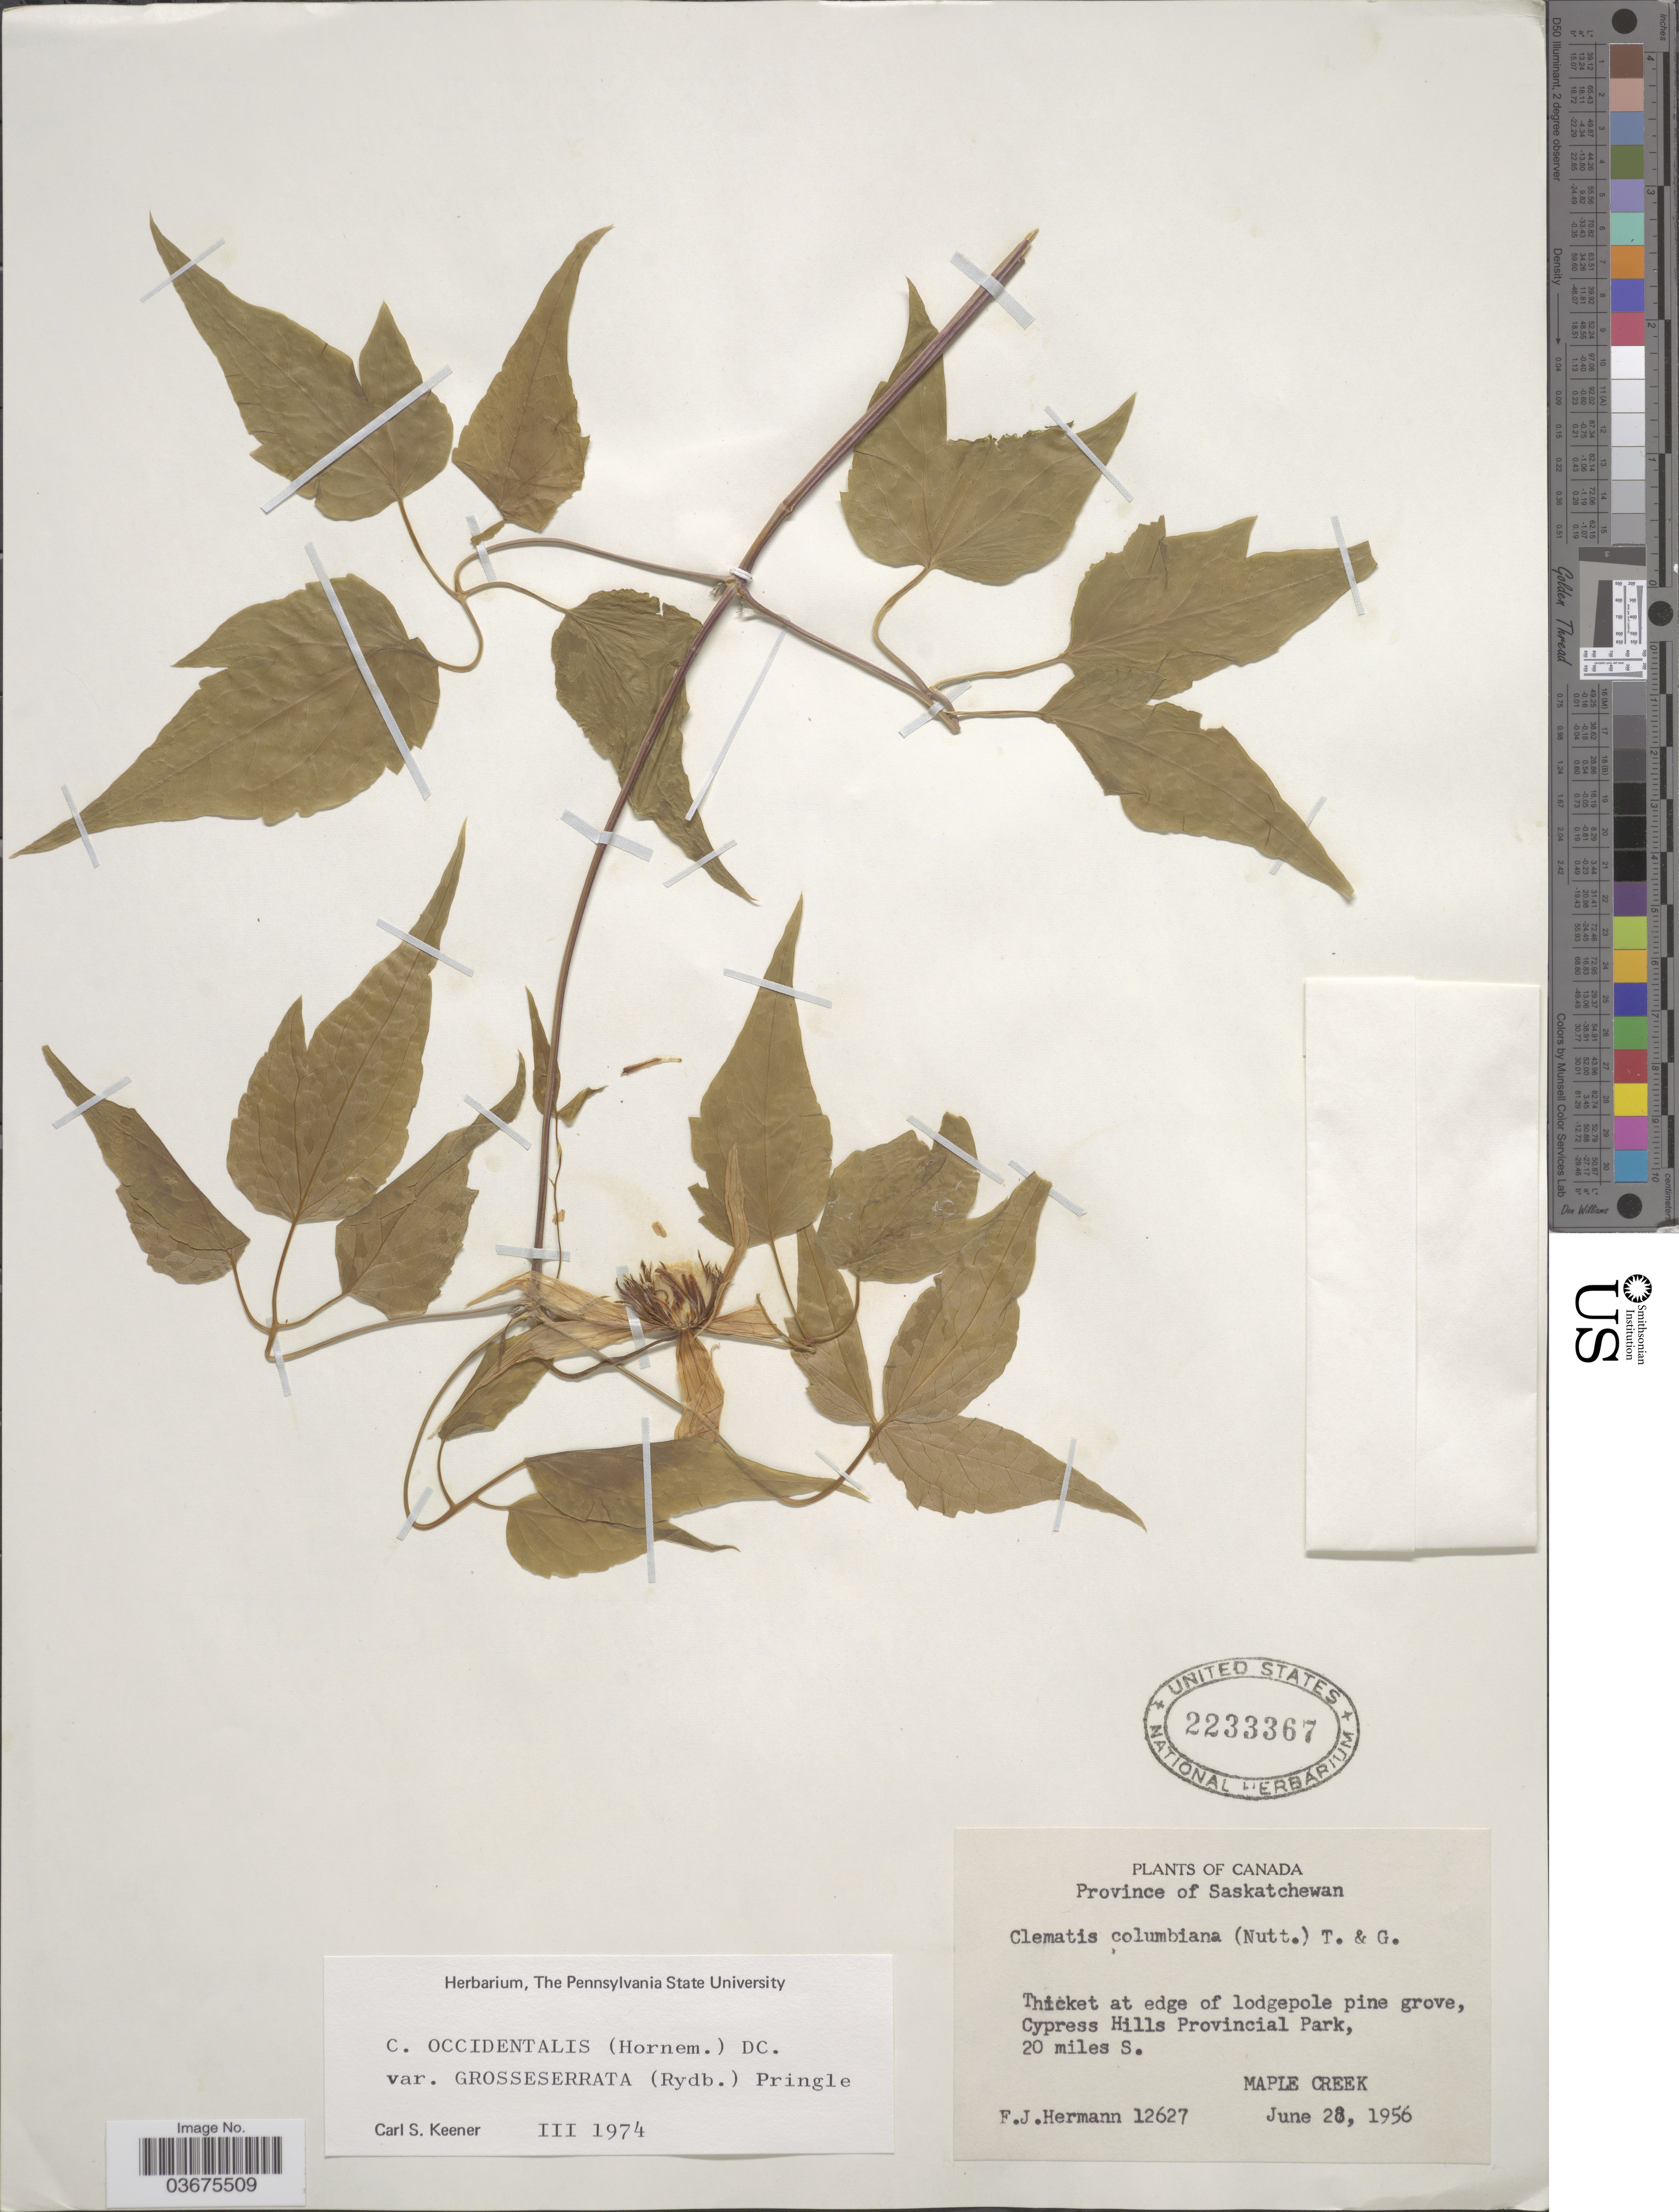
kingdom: Plantae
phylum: Tracheophyta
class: Magnoliopsida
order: Ranunculales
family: Ranunculaceae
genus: Clematis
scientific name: Clematis occidentalis var. grosseserrata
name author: (Rydb.) J.S. Pringle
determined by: Keener, C. S.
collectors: F. J. Hermann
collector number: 12627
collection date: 1956-06-28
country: Canada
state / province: Saskatchewan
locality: Cypress Hills Provincial Park, 20 miles S. Maple Creek.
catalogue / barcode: US 2233367